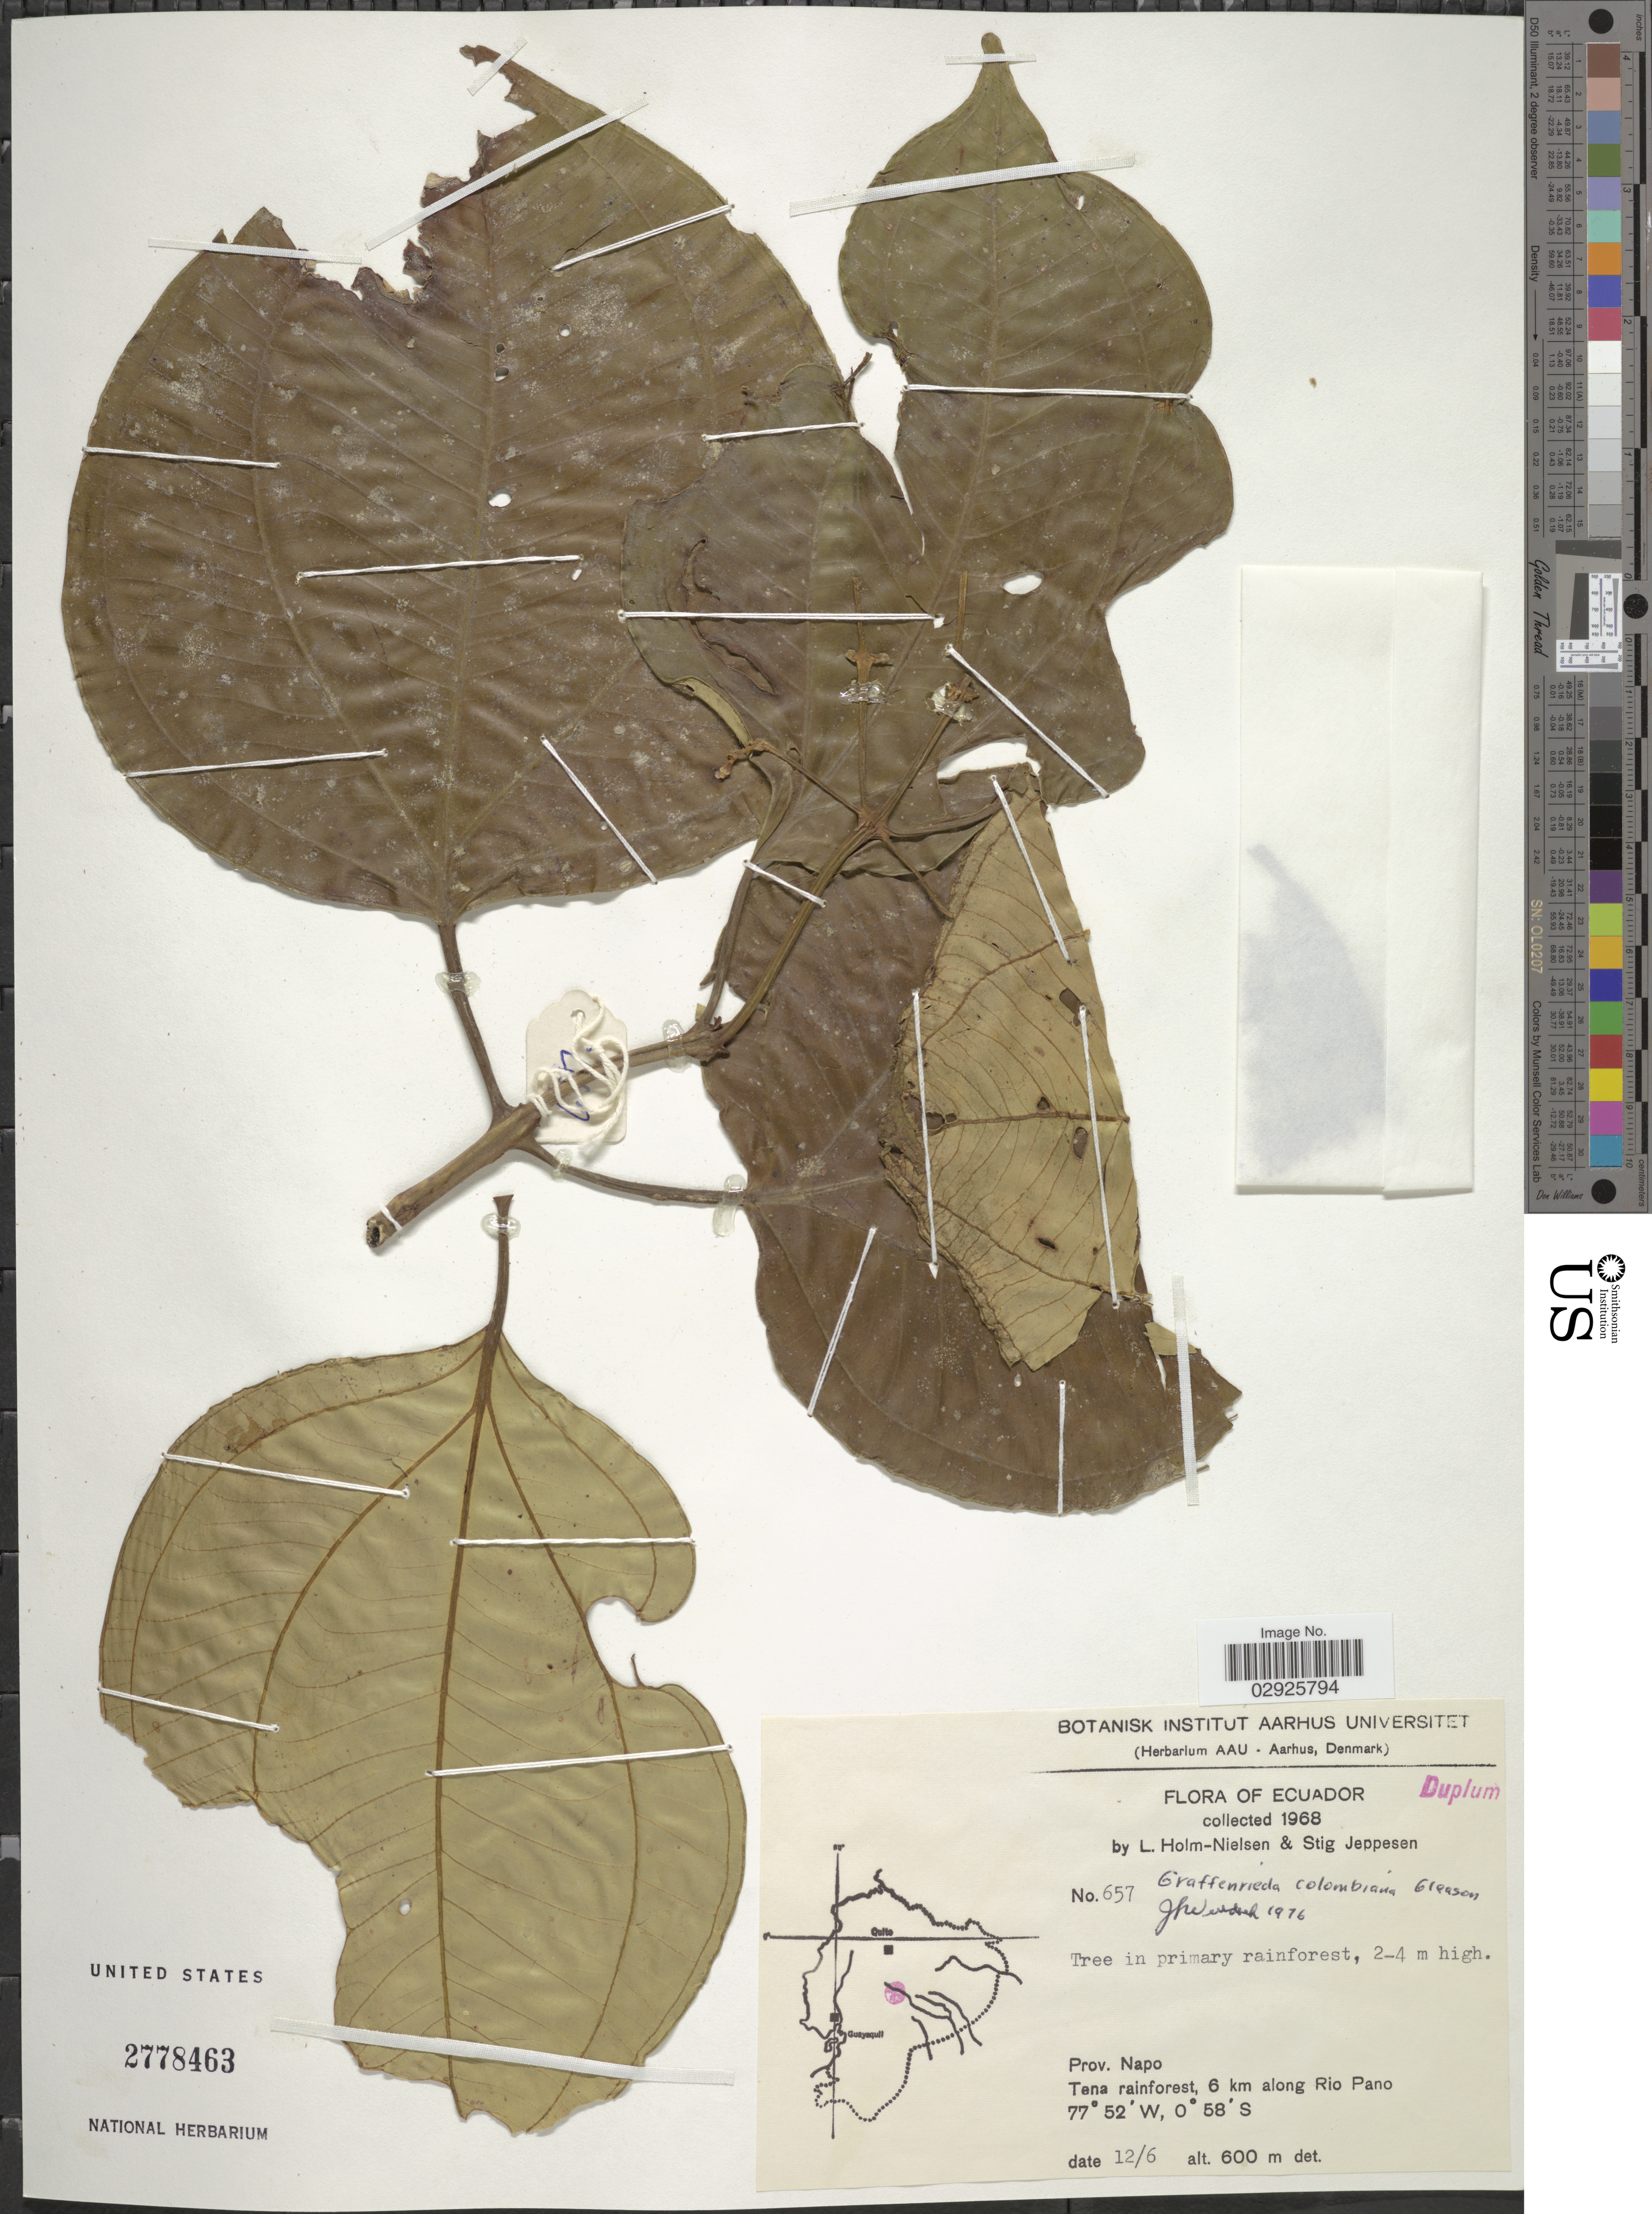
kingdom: Plantae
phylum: Tracheophyta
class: Magnoliopsida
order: Myrtales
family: Melastomataceae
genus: Graffenrieda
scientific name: Graffenrieda colombiana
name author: Gleason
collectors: L. Holm-Nielsen & S. Jeppesen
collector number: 657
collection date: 1968-06-12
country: Ecuador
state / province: Napo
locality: Tana rainforest, 6 km along Rio Pano.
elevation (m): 600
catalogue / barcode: US 2778463